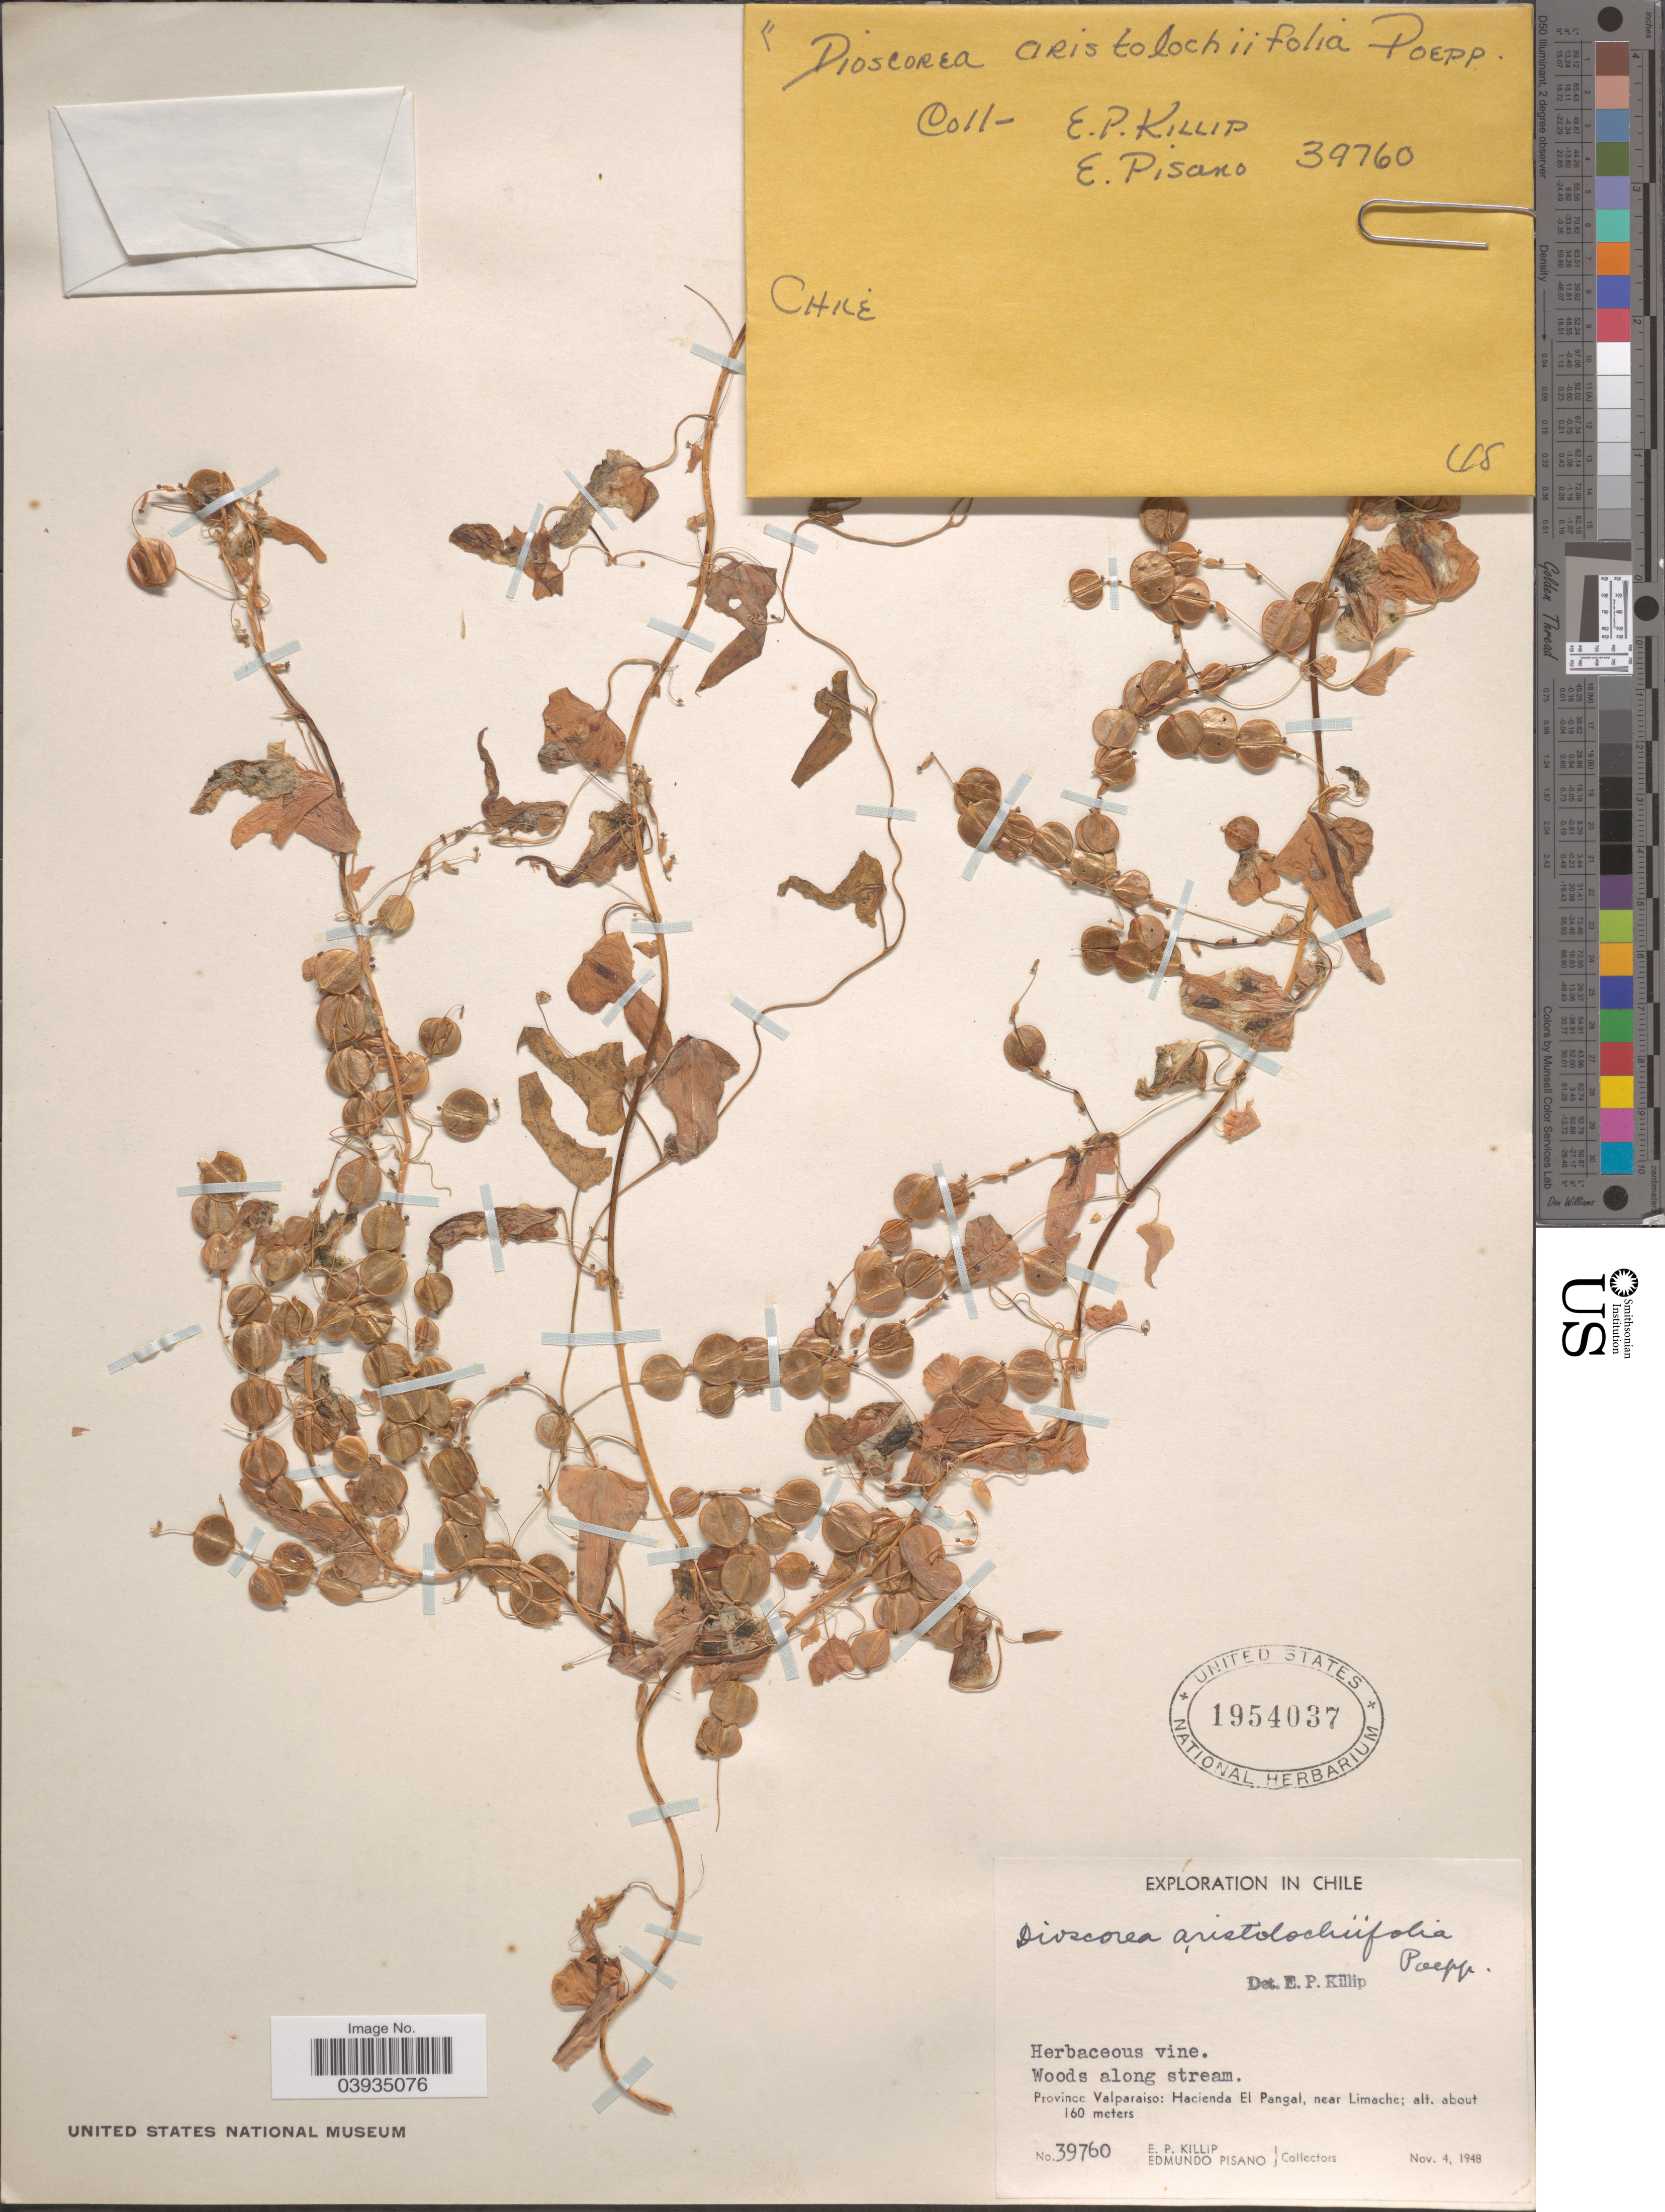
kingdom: Plantae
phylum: Tracheophyta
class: Liliopsida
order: Dioscoreales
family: Dioscoreaceae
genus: Dioscorea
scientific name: Dioscorea aristolochiifolia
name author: Poepp.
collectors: E. P. Killip & E. Pisano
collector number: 39760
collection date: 1948-11-04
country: Chile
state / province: Valparaíso (V)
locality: Hacienda El Pangal, near Limache.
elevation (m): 160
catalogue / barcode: US 1954037